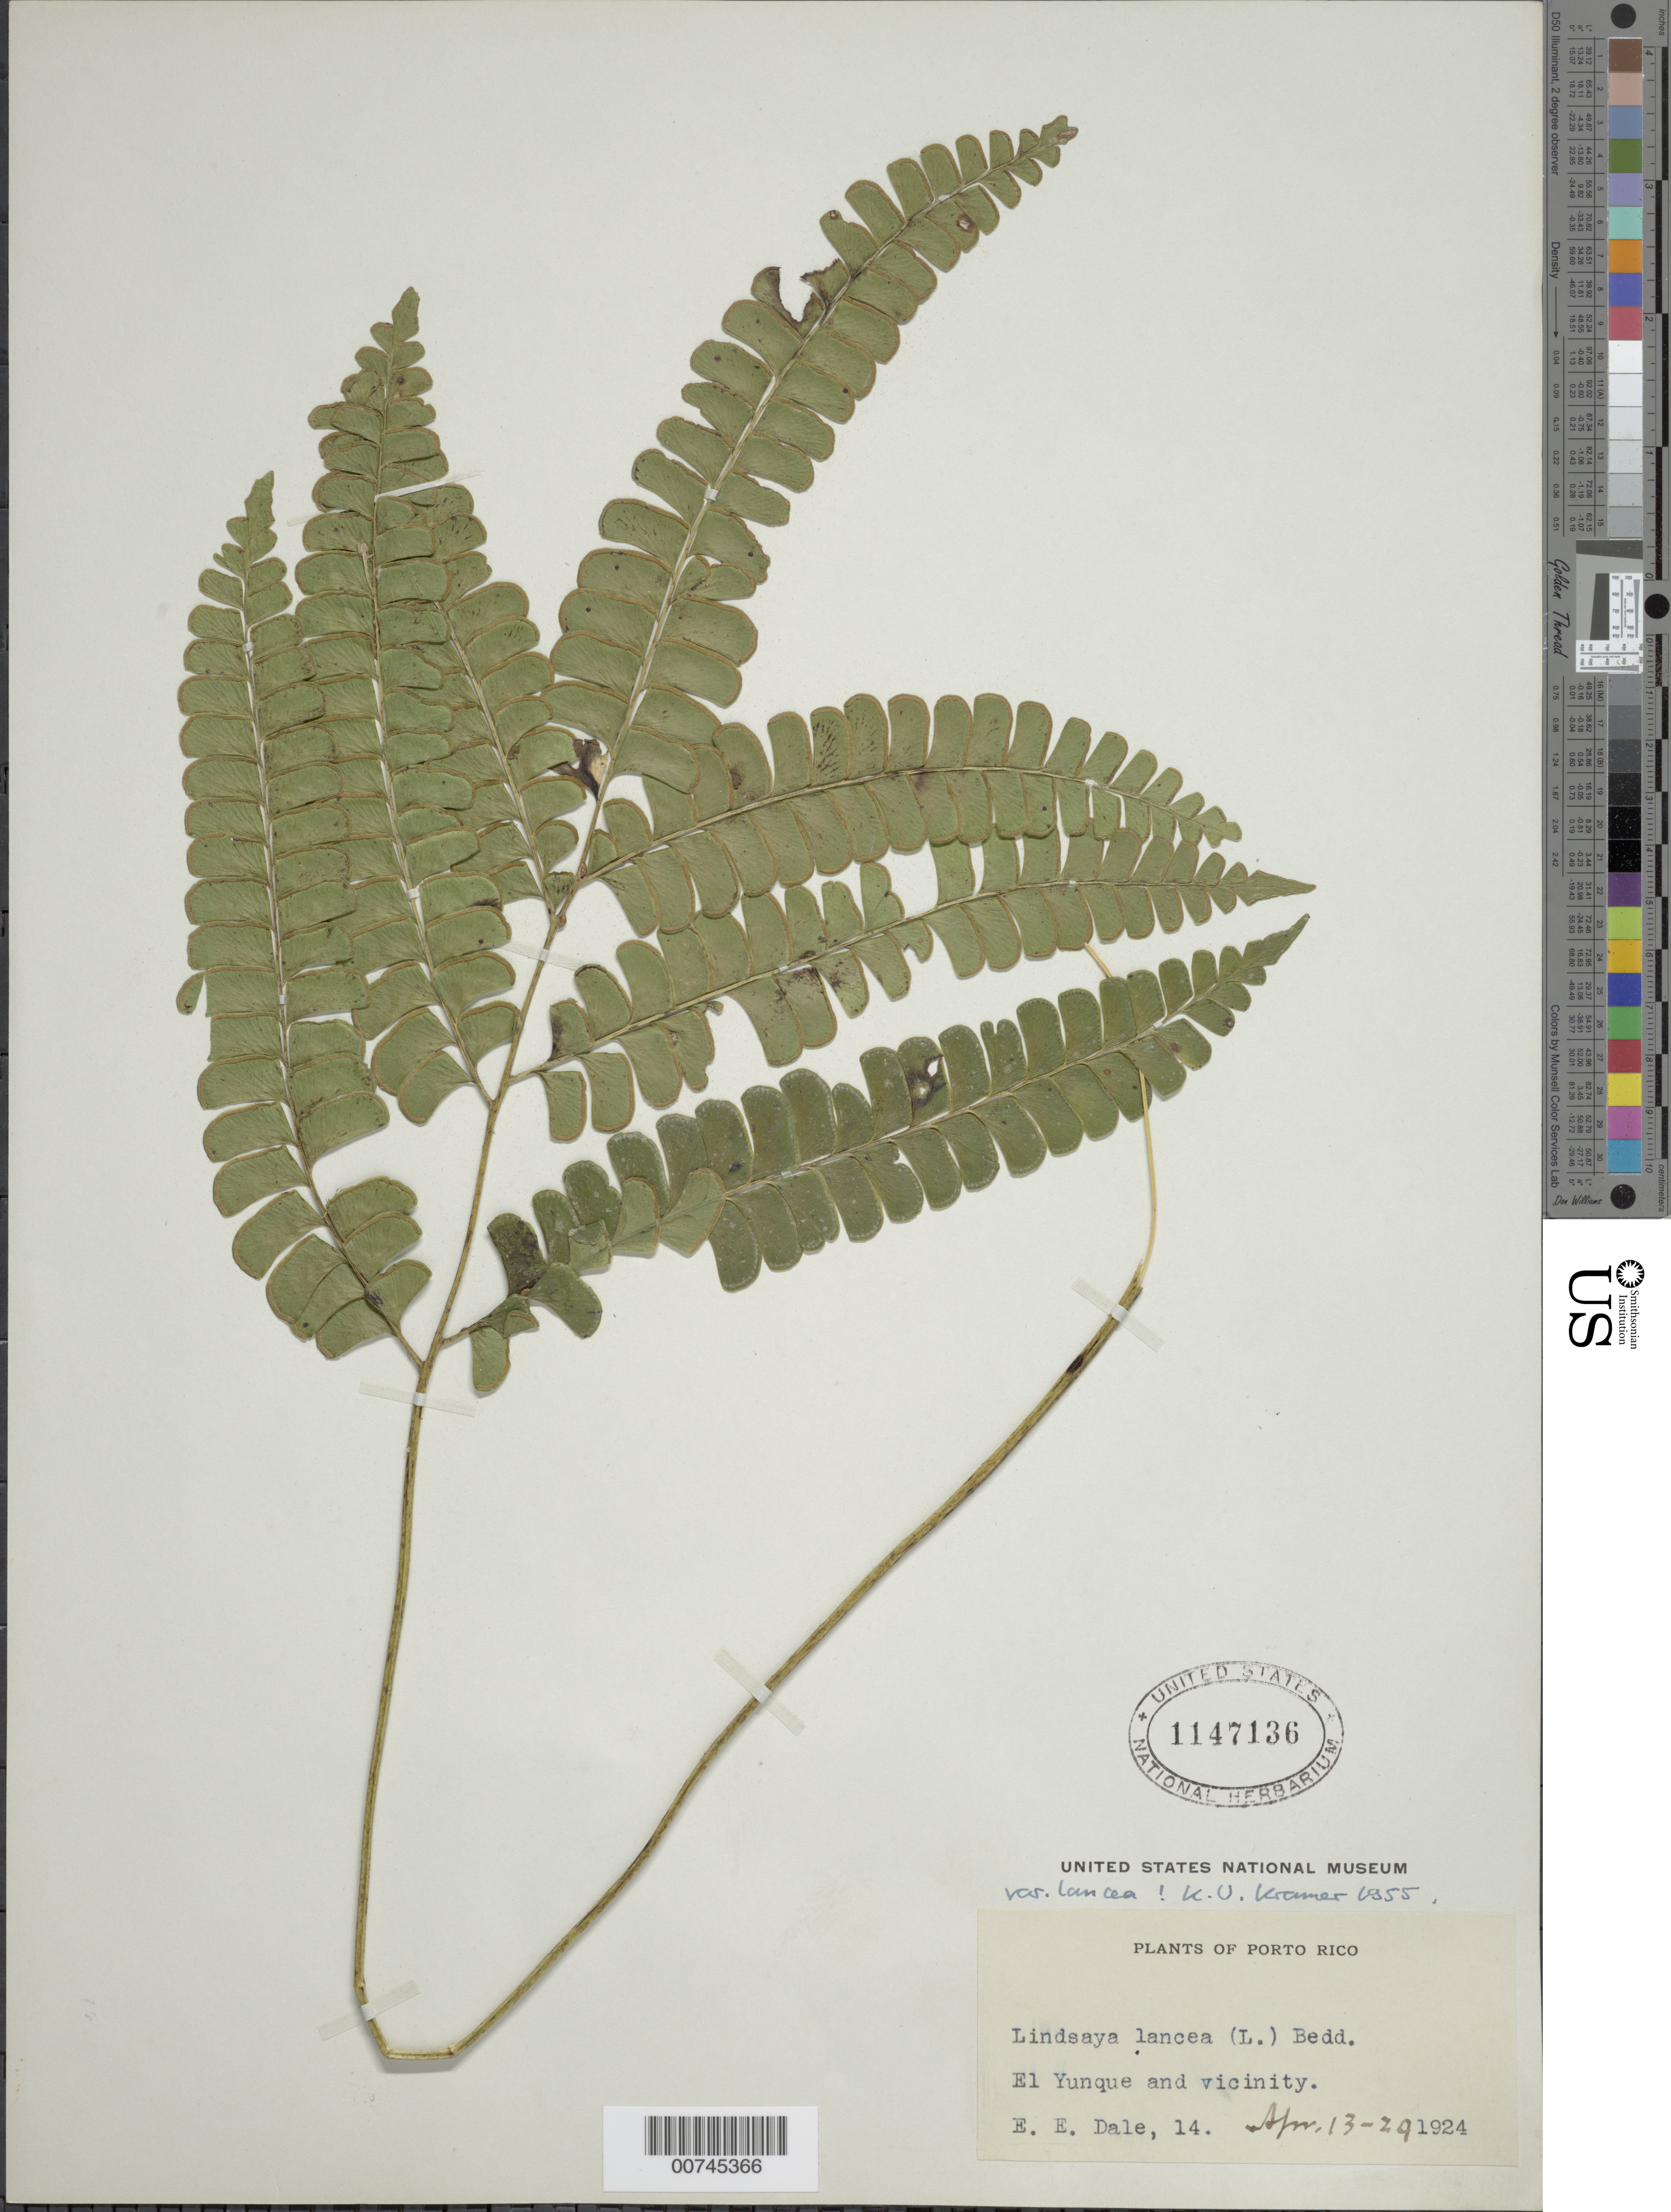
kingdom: Plantae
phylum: Tracheophyta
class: Polypodiopsida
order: Polypodiales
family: Lindsaeaceae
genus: Lindsaea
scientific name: Lindsaea lancea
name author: (L.) Bedd.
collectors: E. Dale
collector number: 14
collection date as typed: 13 Apr 1924 to 29 Apr 1924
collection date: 1924-04-13/1924-04-29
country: Puerto Rico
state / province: Río Grande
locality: El Yunque and vicinity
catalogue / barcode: US 1147136